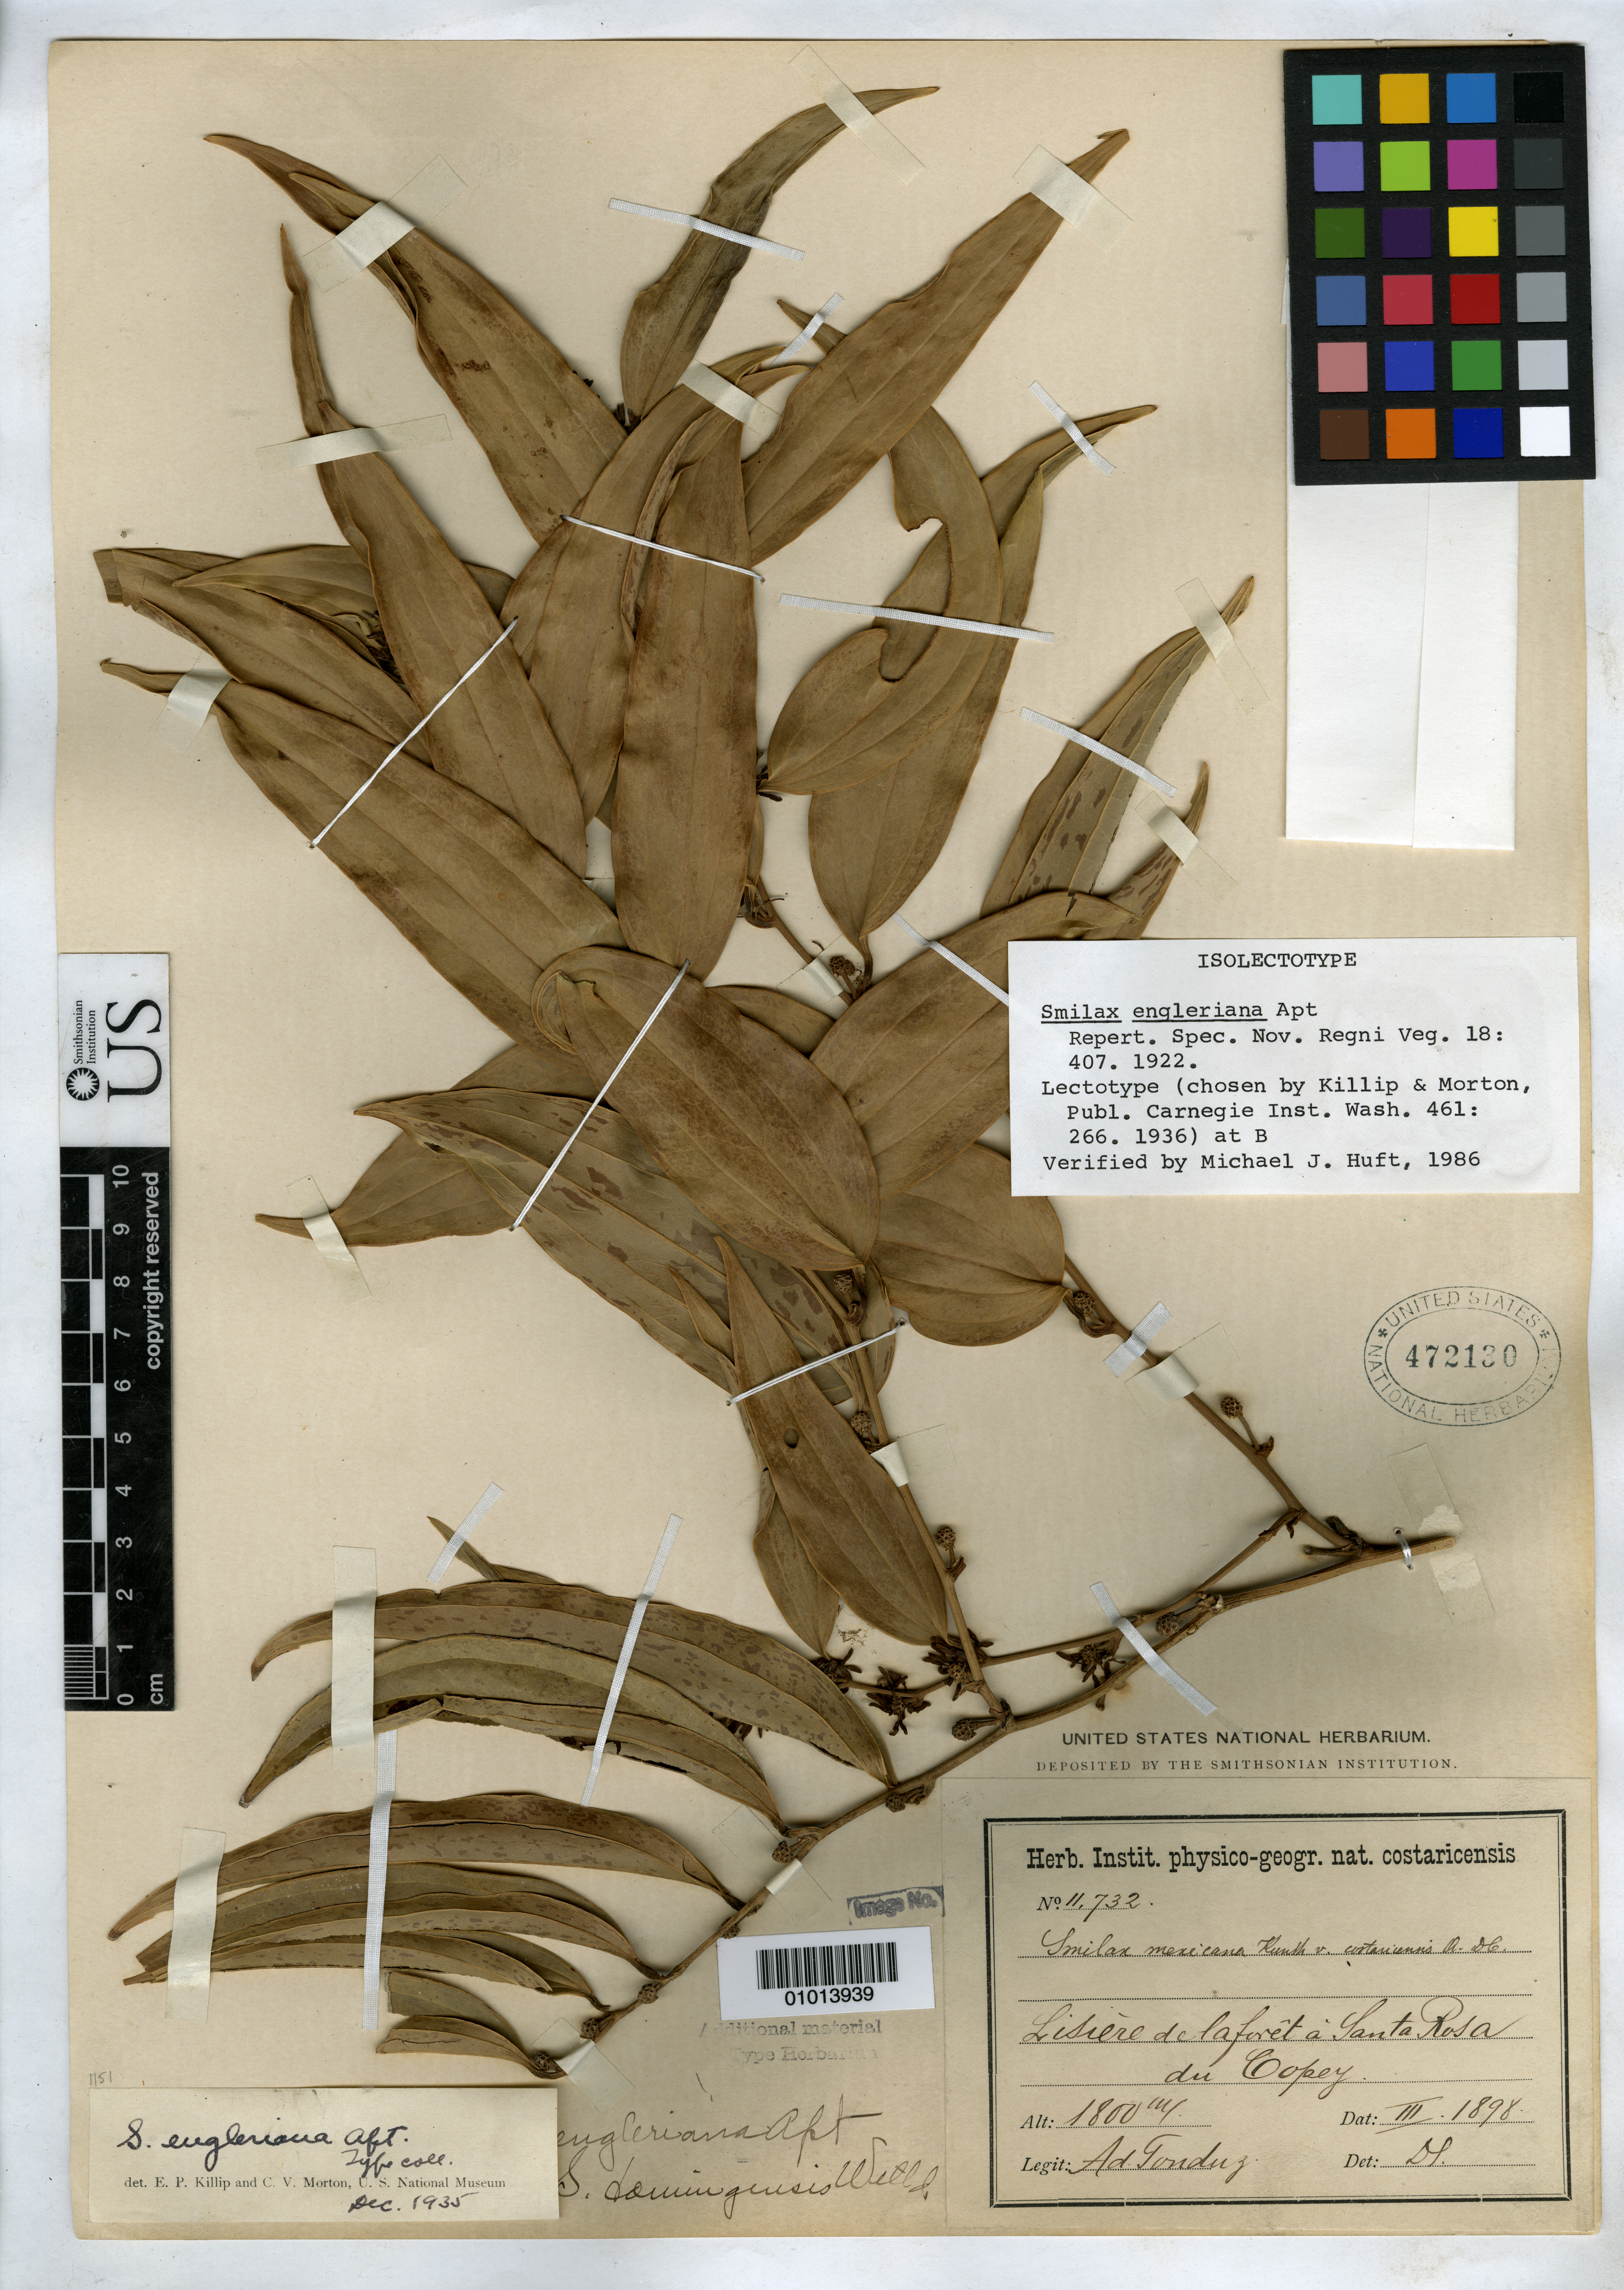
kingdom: Plantae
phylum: Tracheophyta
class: Liliopsida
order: Liliales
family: Smilacaceae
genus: Smilax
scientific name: Smilax engleriana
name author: F.W. Apt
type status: Isolectotype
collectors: A. Tonduz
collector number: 11732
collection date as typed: Mar 1898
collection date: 1898-03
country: Costa Rica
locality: Near Santa Rosa du Copey.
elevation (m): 1800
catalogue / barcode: US 472130